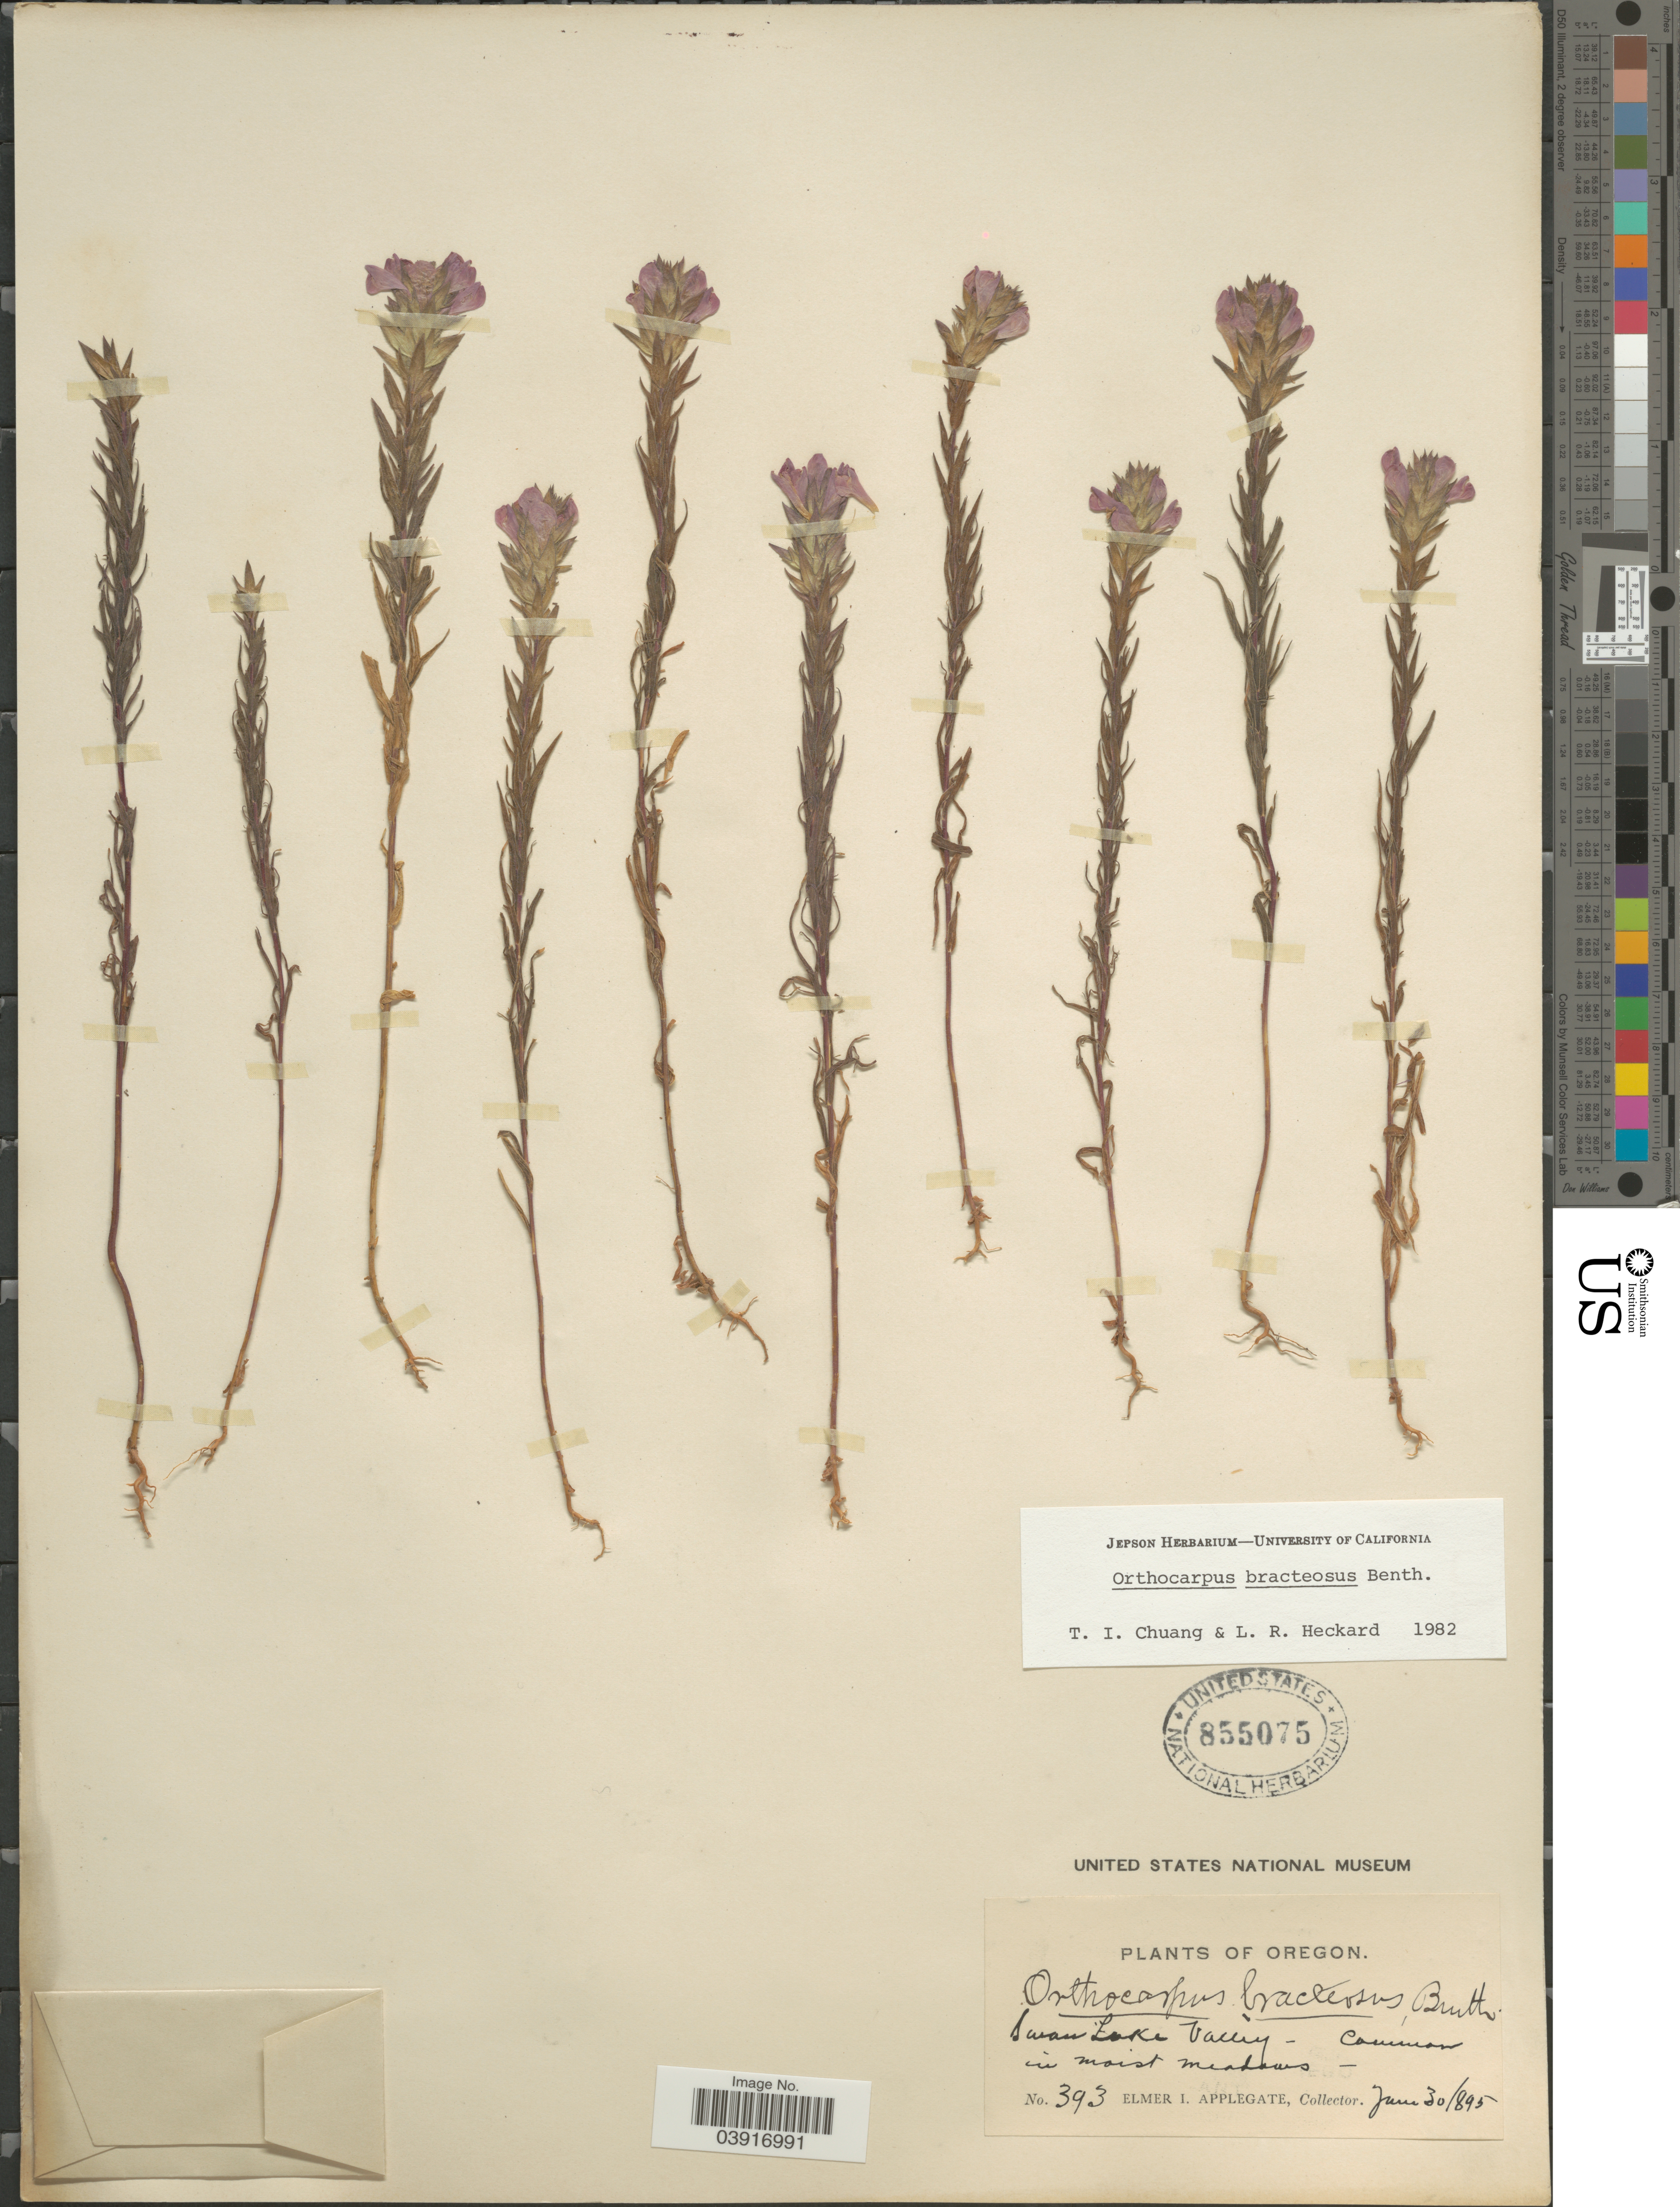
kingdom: Plantae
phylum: Tracheophyta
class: Magnoliopsida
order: Lamiales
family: Orobanchaceae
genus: Orthocarpus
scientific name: Orthocarpus bracteosus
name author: Benth.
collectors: E. I. Applegate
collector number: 393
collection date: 1895-06-30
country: United States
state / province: Oregon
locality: Swan Lake Valley.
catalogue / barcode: US 855075